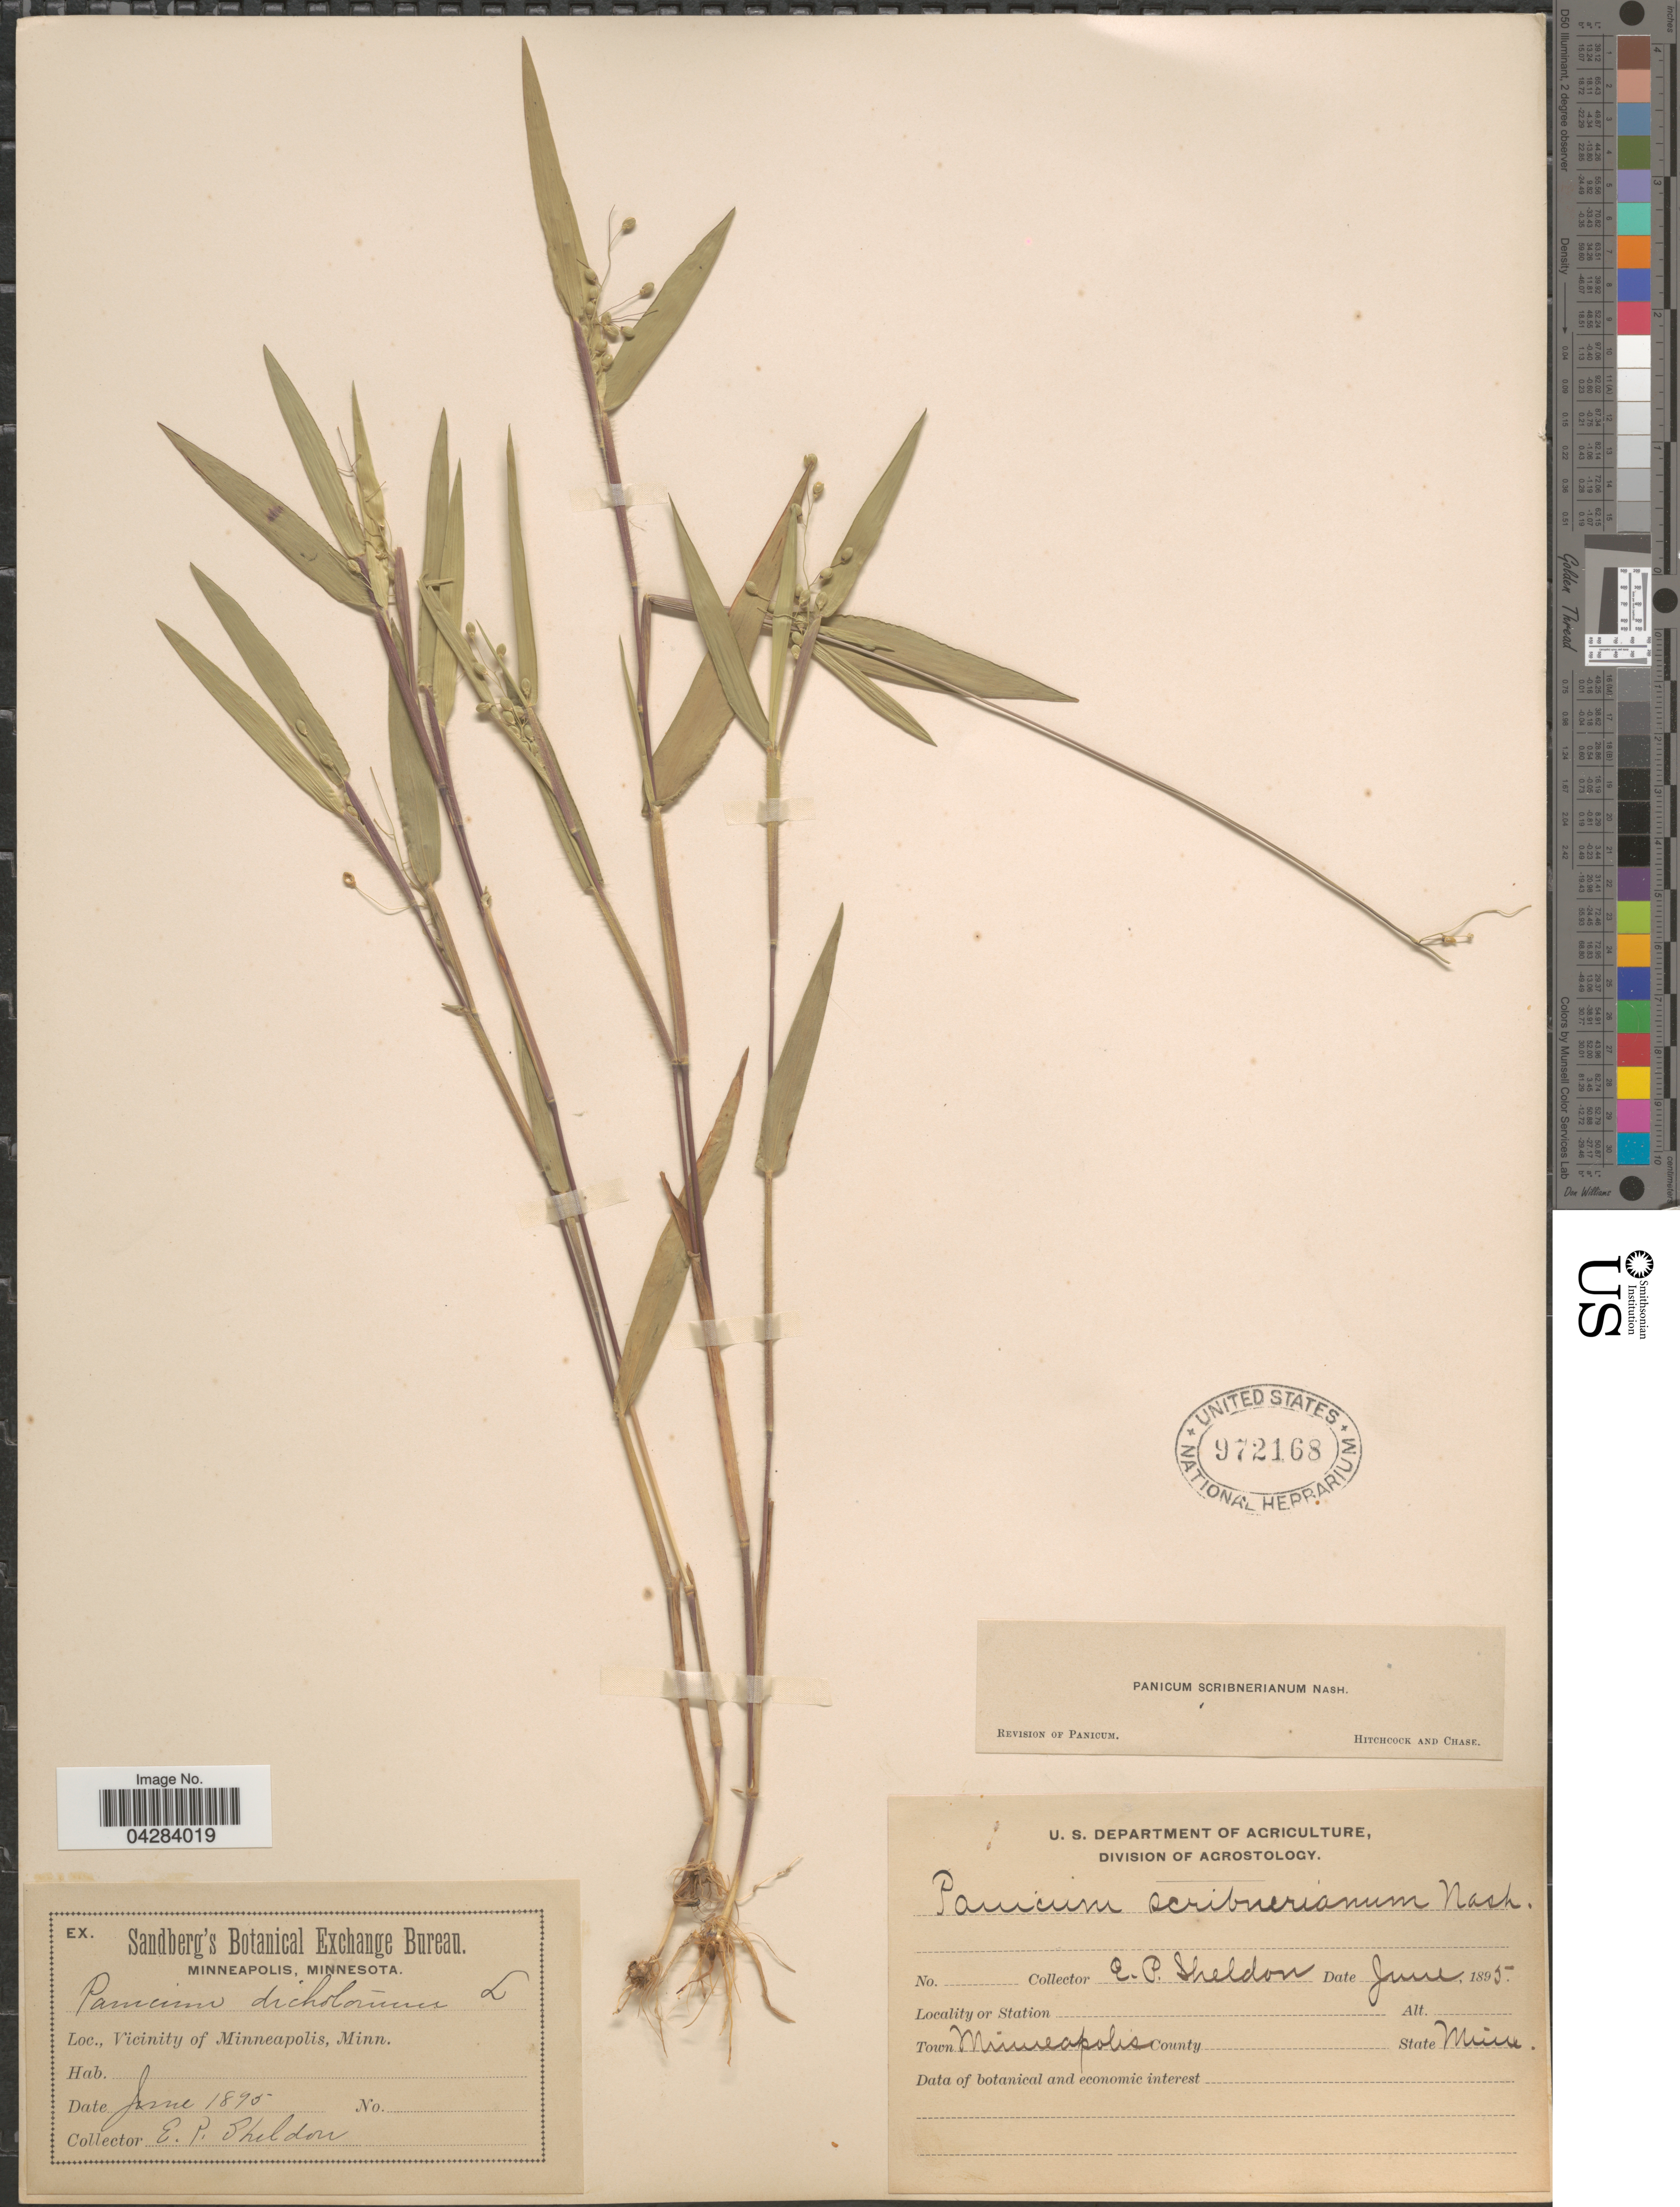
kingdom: Plantae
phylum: Tracheophyta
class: Liliopsida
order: Poales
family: Poaceae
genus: Dichanthelium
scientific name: Dichanthelium oligosanthes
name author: (Schult.) Gould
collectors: E. P. Sheldon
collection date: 1895-06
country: United States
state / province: Minnesota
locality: Vicinity of Minneapolis.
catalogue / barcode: US 972168